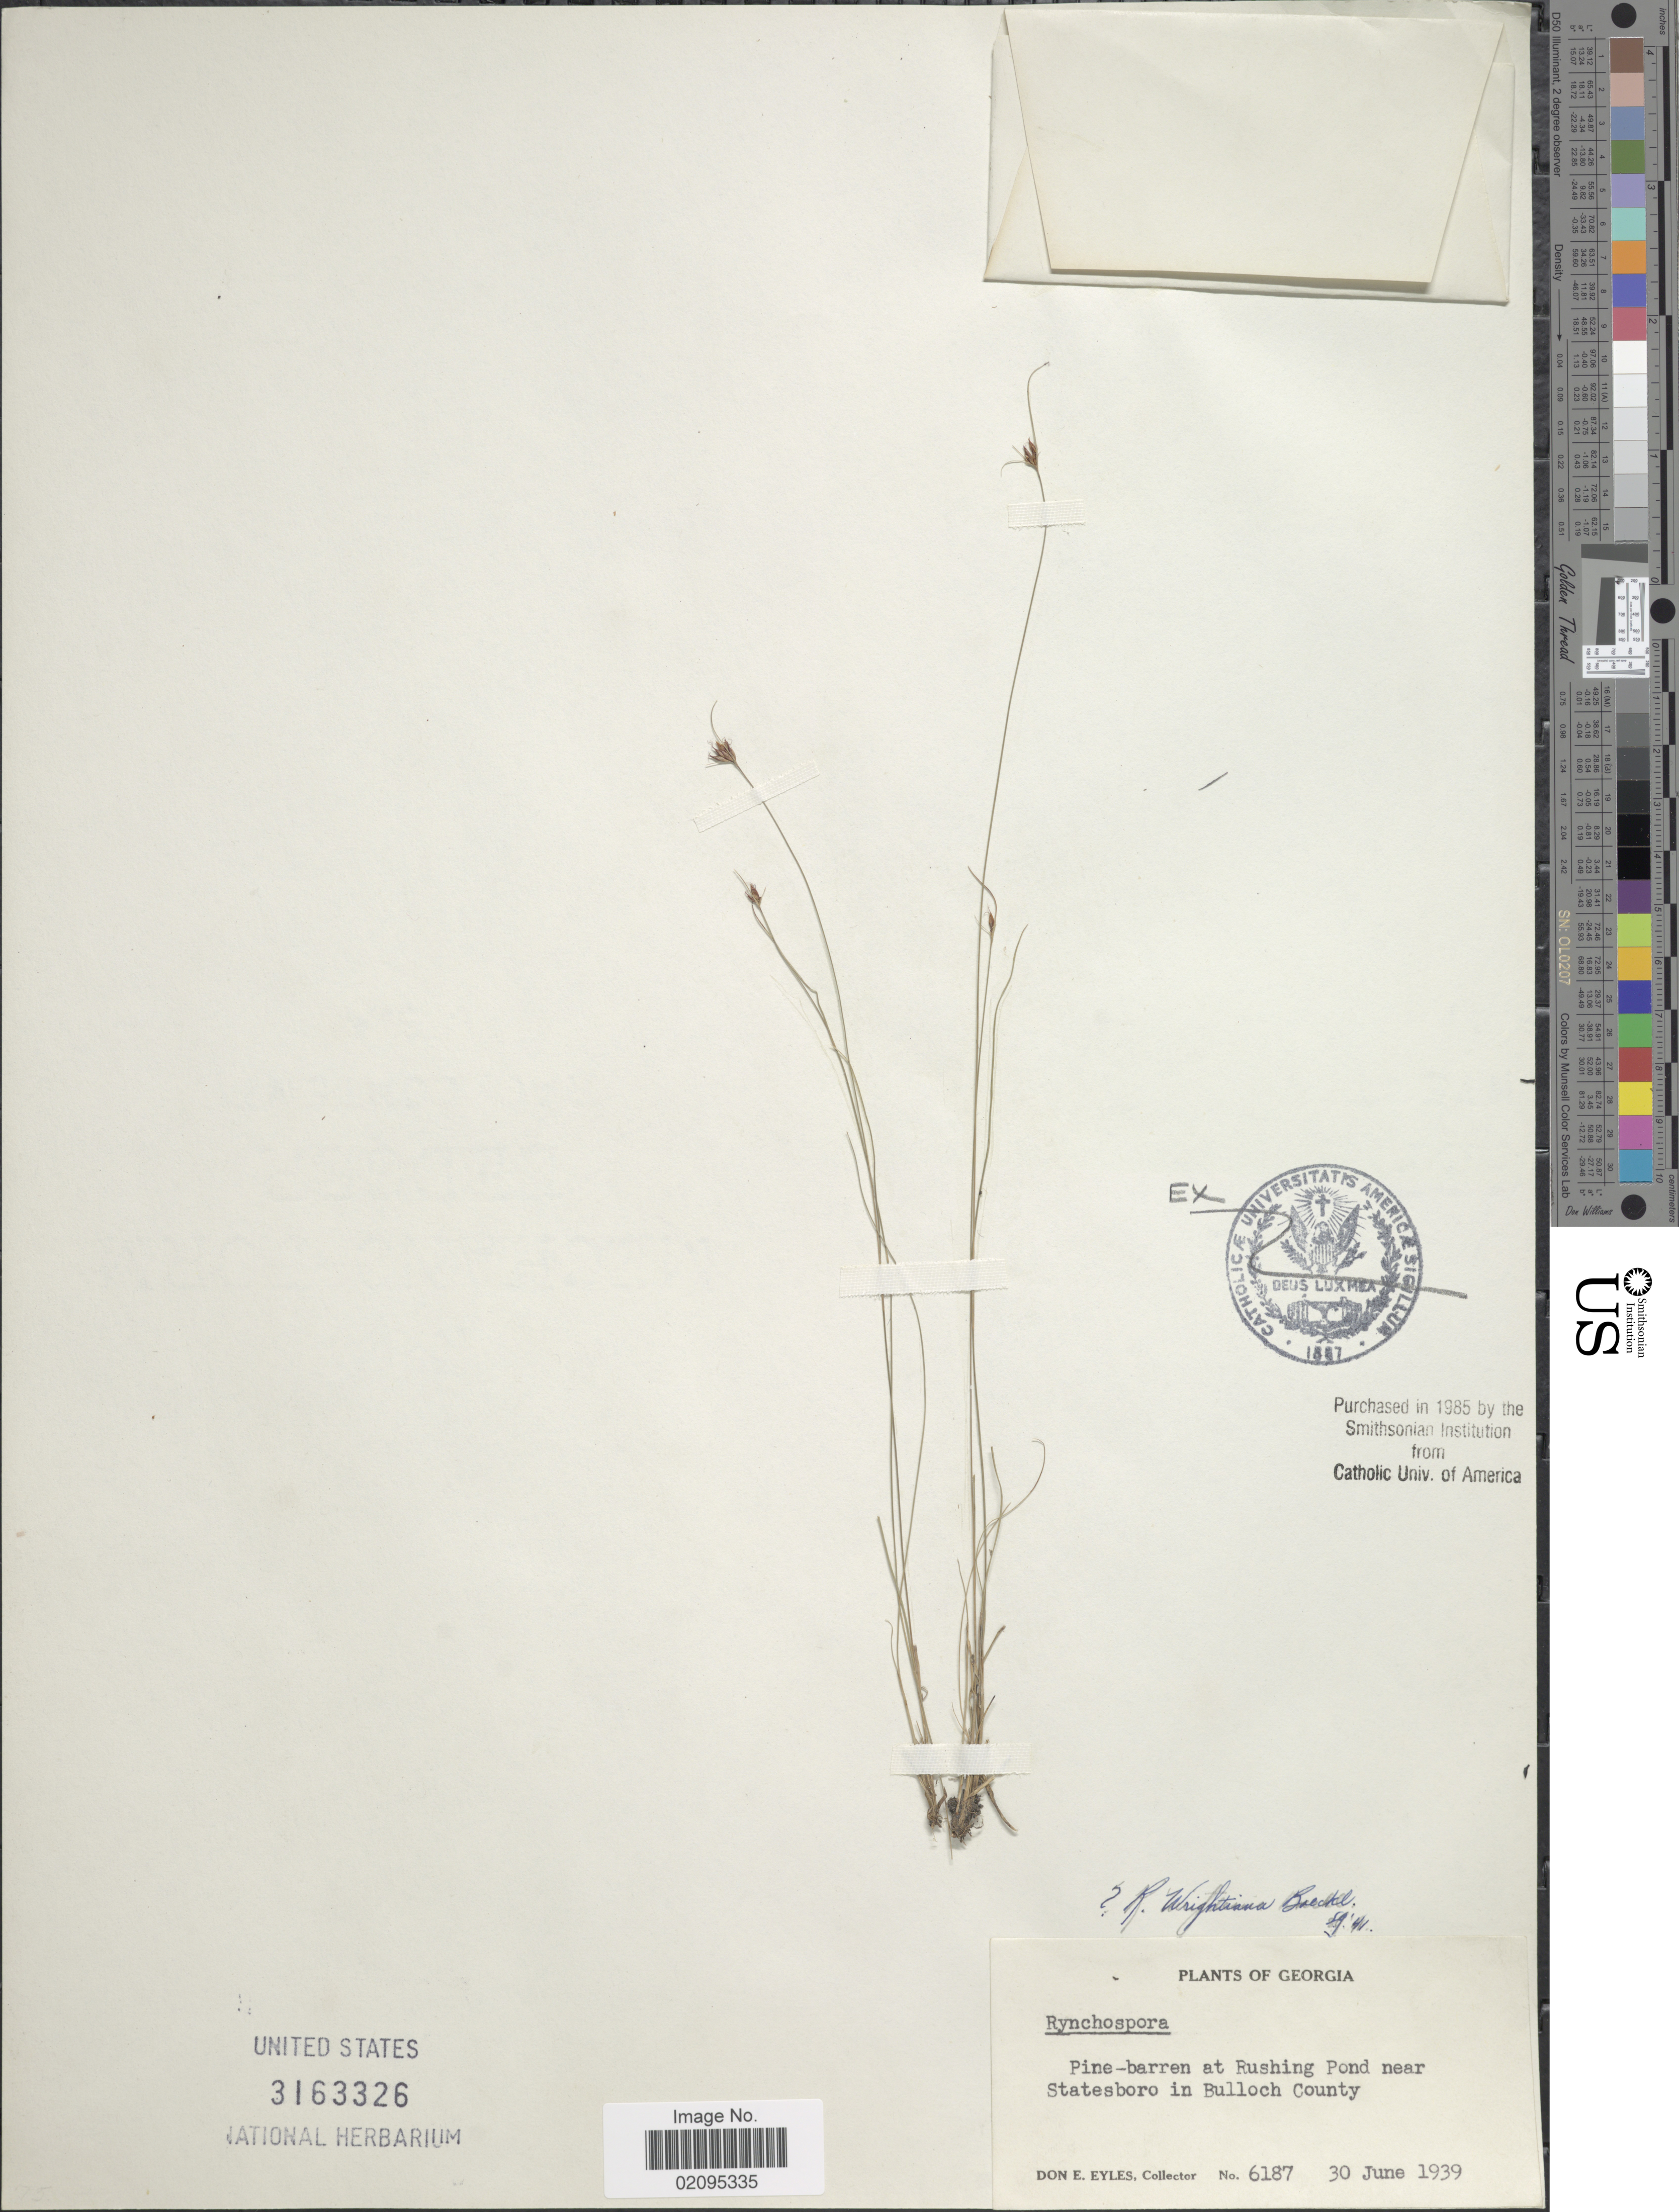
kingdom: Plantae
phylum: Tracheophyta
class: Liliopsida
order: Poales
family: Cyperaceae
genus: Rhynchospora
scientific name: Rhynchospora wrightiana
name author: Boeckeler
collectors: D. Eyles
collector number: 6187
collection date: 1939-06-30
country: United States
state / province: Georgia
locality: Pine-barren at Rushing Pond near Statesboro in Bulloch County.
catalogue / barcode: US 3163326